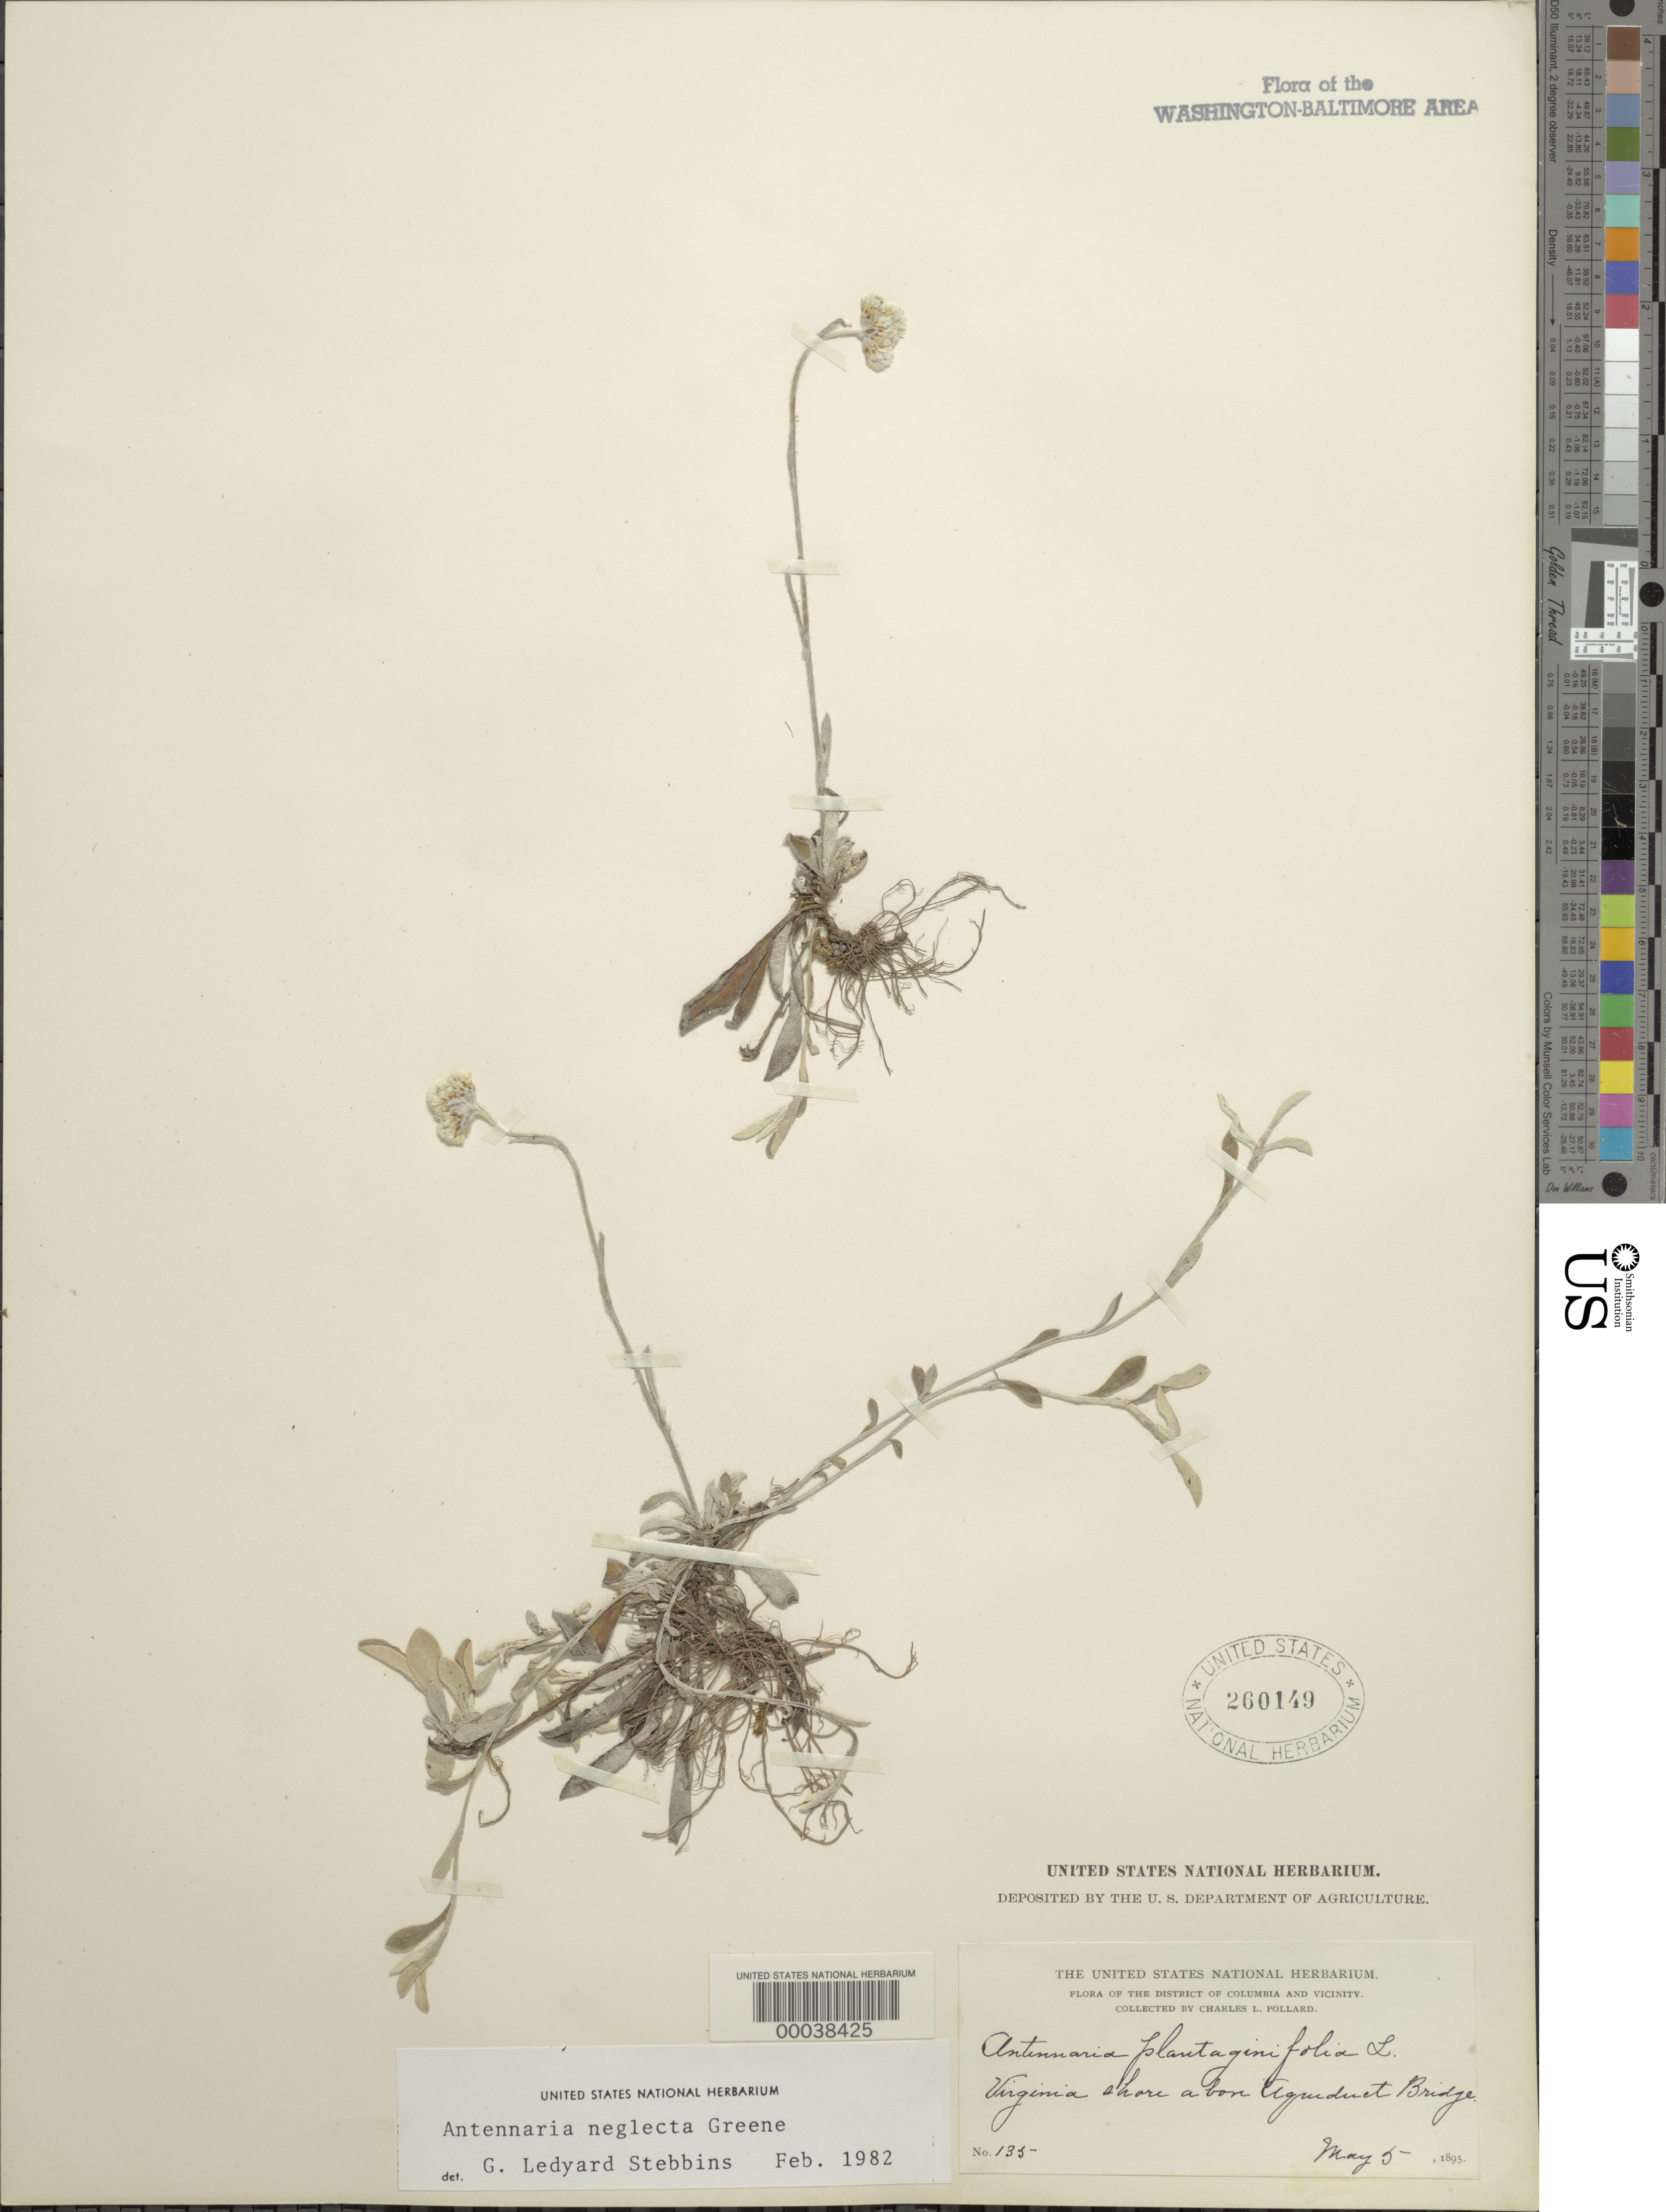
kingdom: Plantae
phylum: Tracheophyta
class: Magnoliopsida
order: Asterales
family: Asteraceae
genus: Antennaria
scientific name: Antennaria neglecta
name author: Greene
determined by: Stebbins, G. L.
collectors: C. L. Pollard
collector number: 135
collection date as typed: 05 May 1895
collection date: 1895-05-05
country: United States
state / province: Virginia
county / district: Fairfax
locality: Above Aqueduct Bridge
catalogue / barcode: US 260149